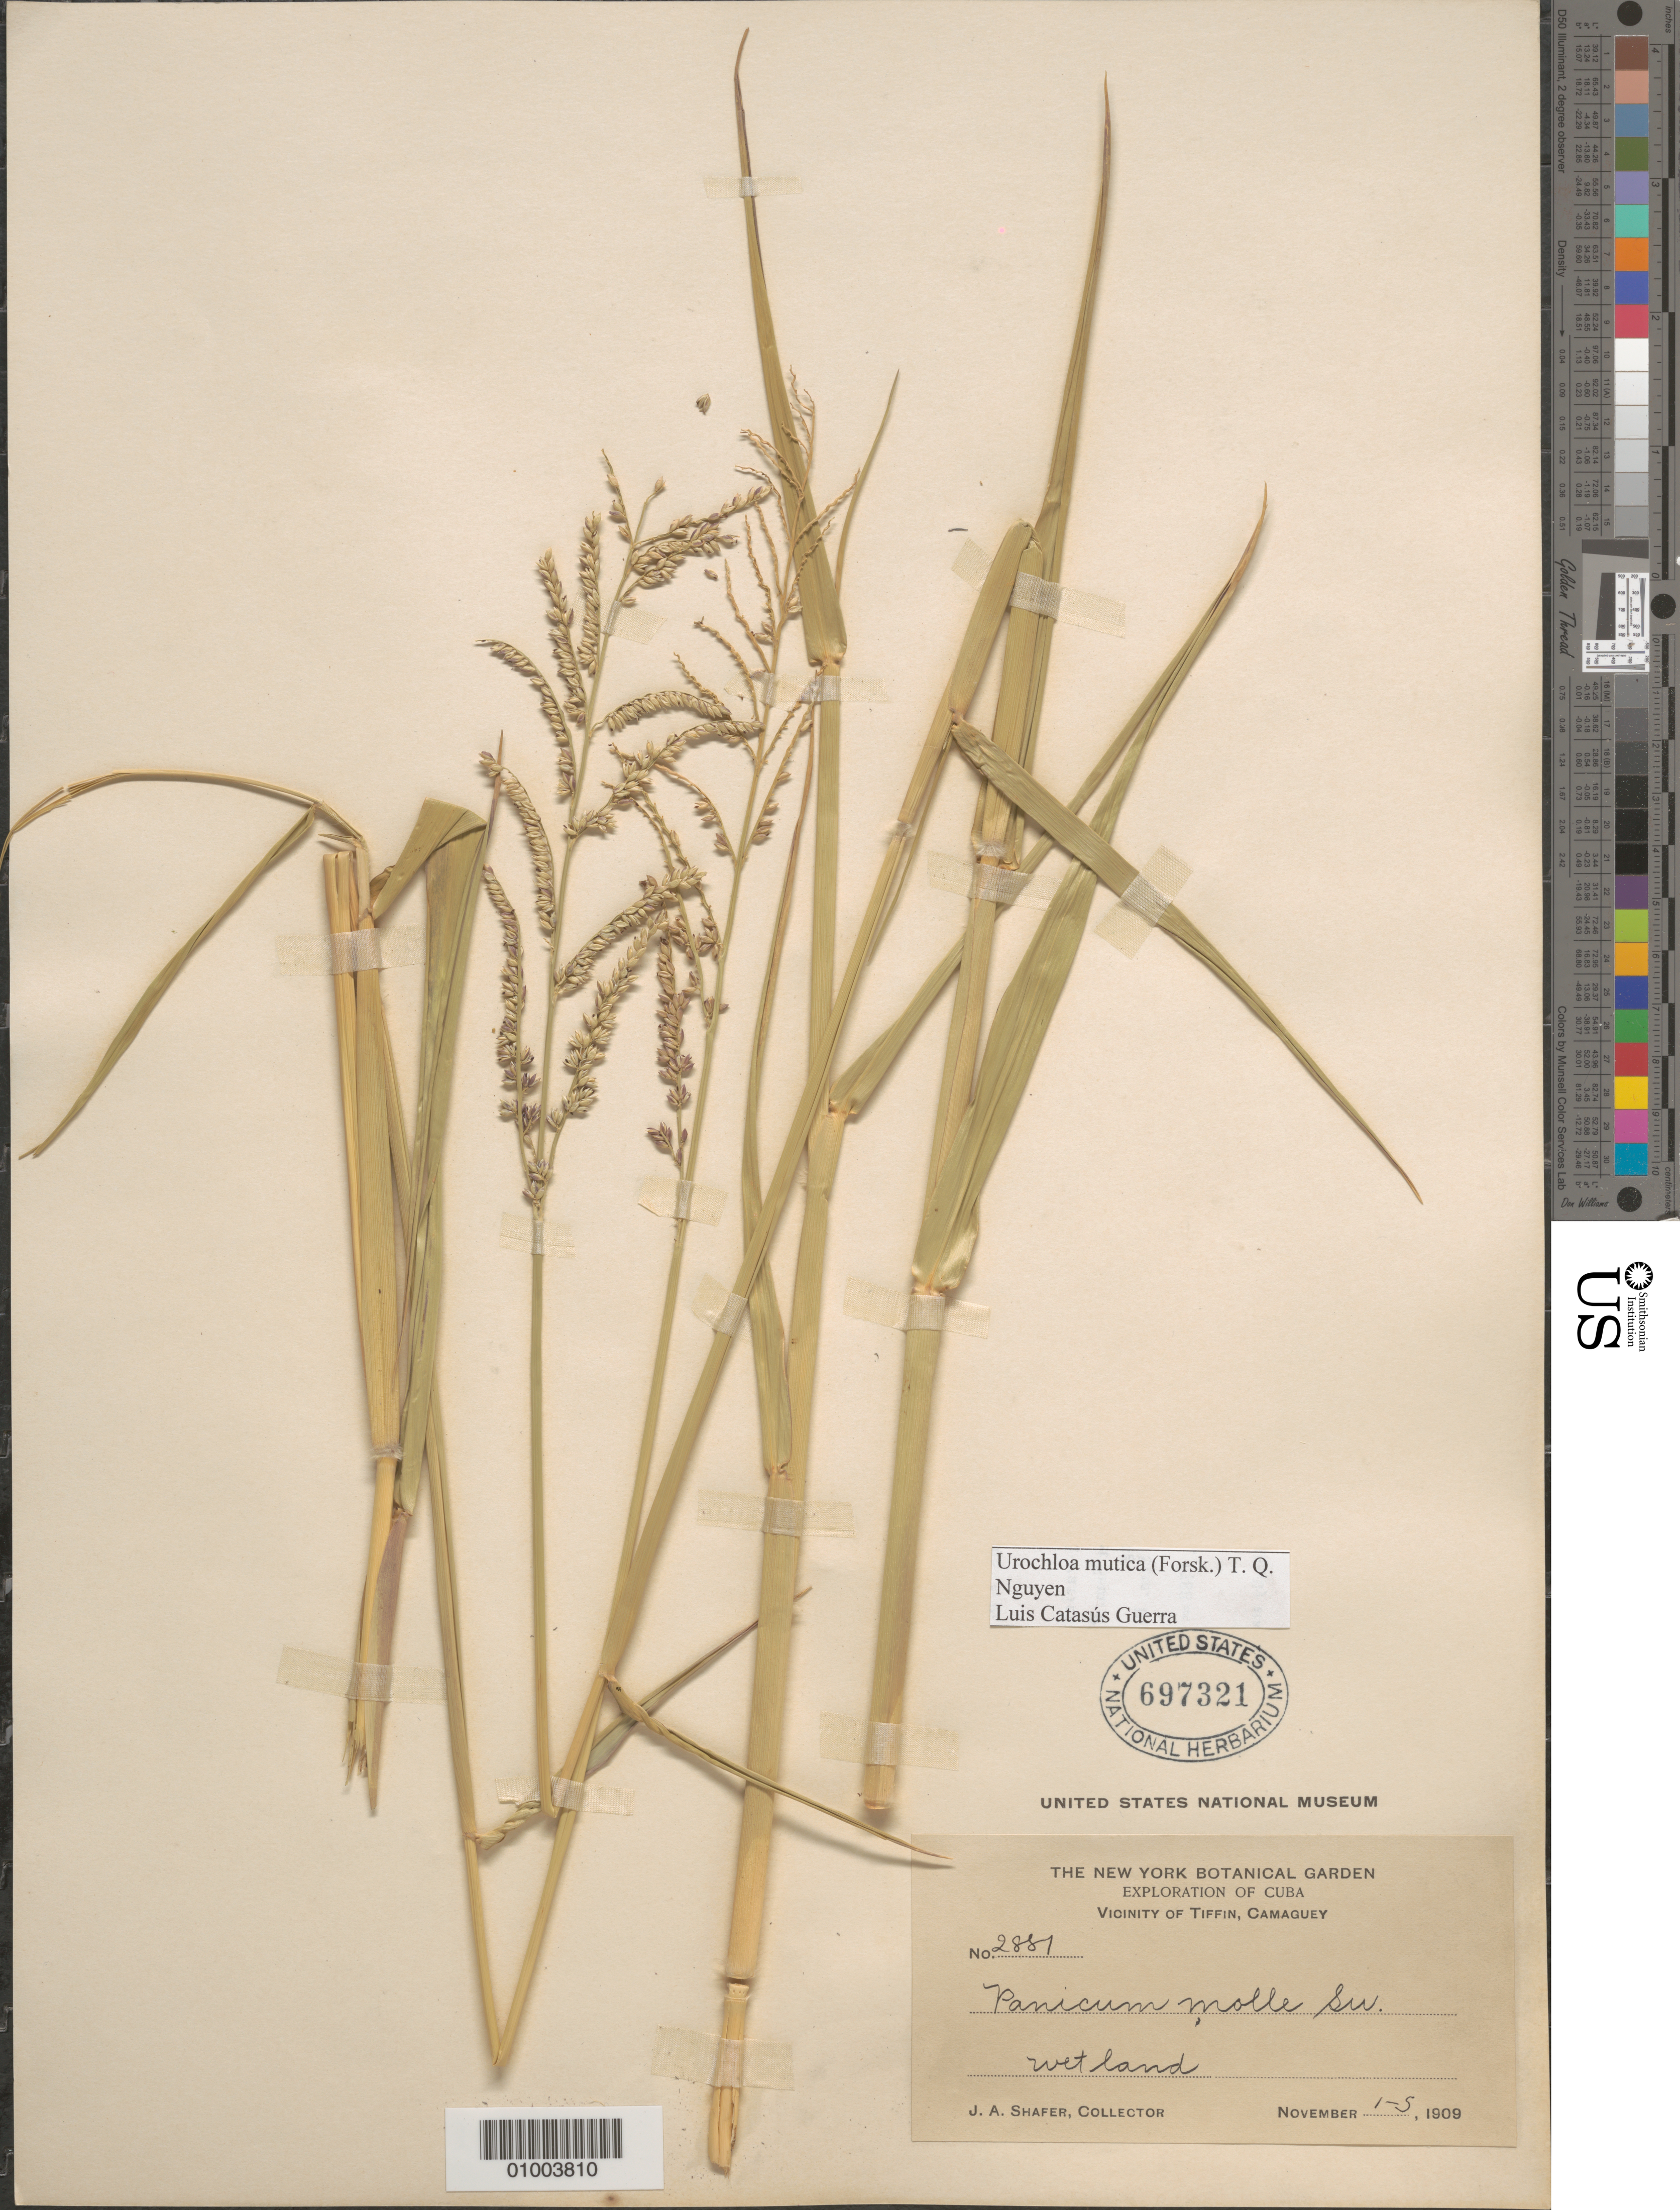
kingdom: Plantae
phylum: Tracheophyta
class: Liliopsida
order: Poales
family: Poaceae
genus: Urochloa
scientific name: Urochloa mutica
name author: (Forssk.) T.Q. Nguyen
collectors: J. A. Shafer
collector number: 2881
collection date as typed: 01 Nov 1909 to 05 Nov 1909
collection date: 1909-11-01/1909-11-05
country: Cuba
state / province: Camagüey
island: Cuba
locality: Vicinity of Tiffin, Camaguey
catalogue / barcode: US 697321